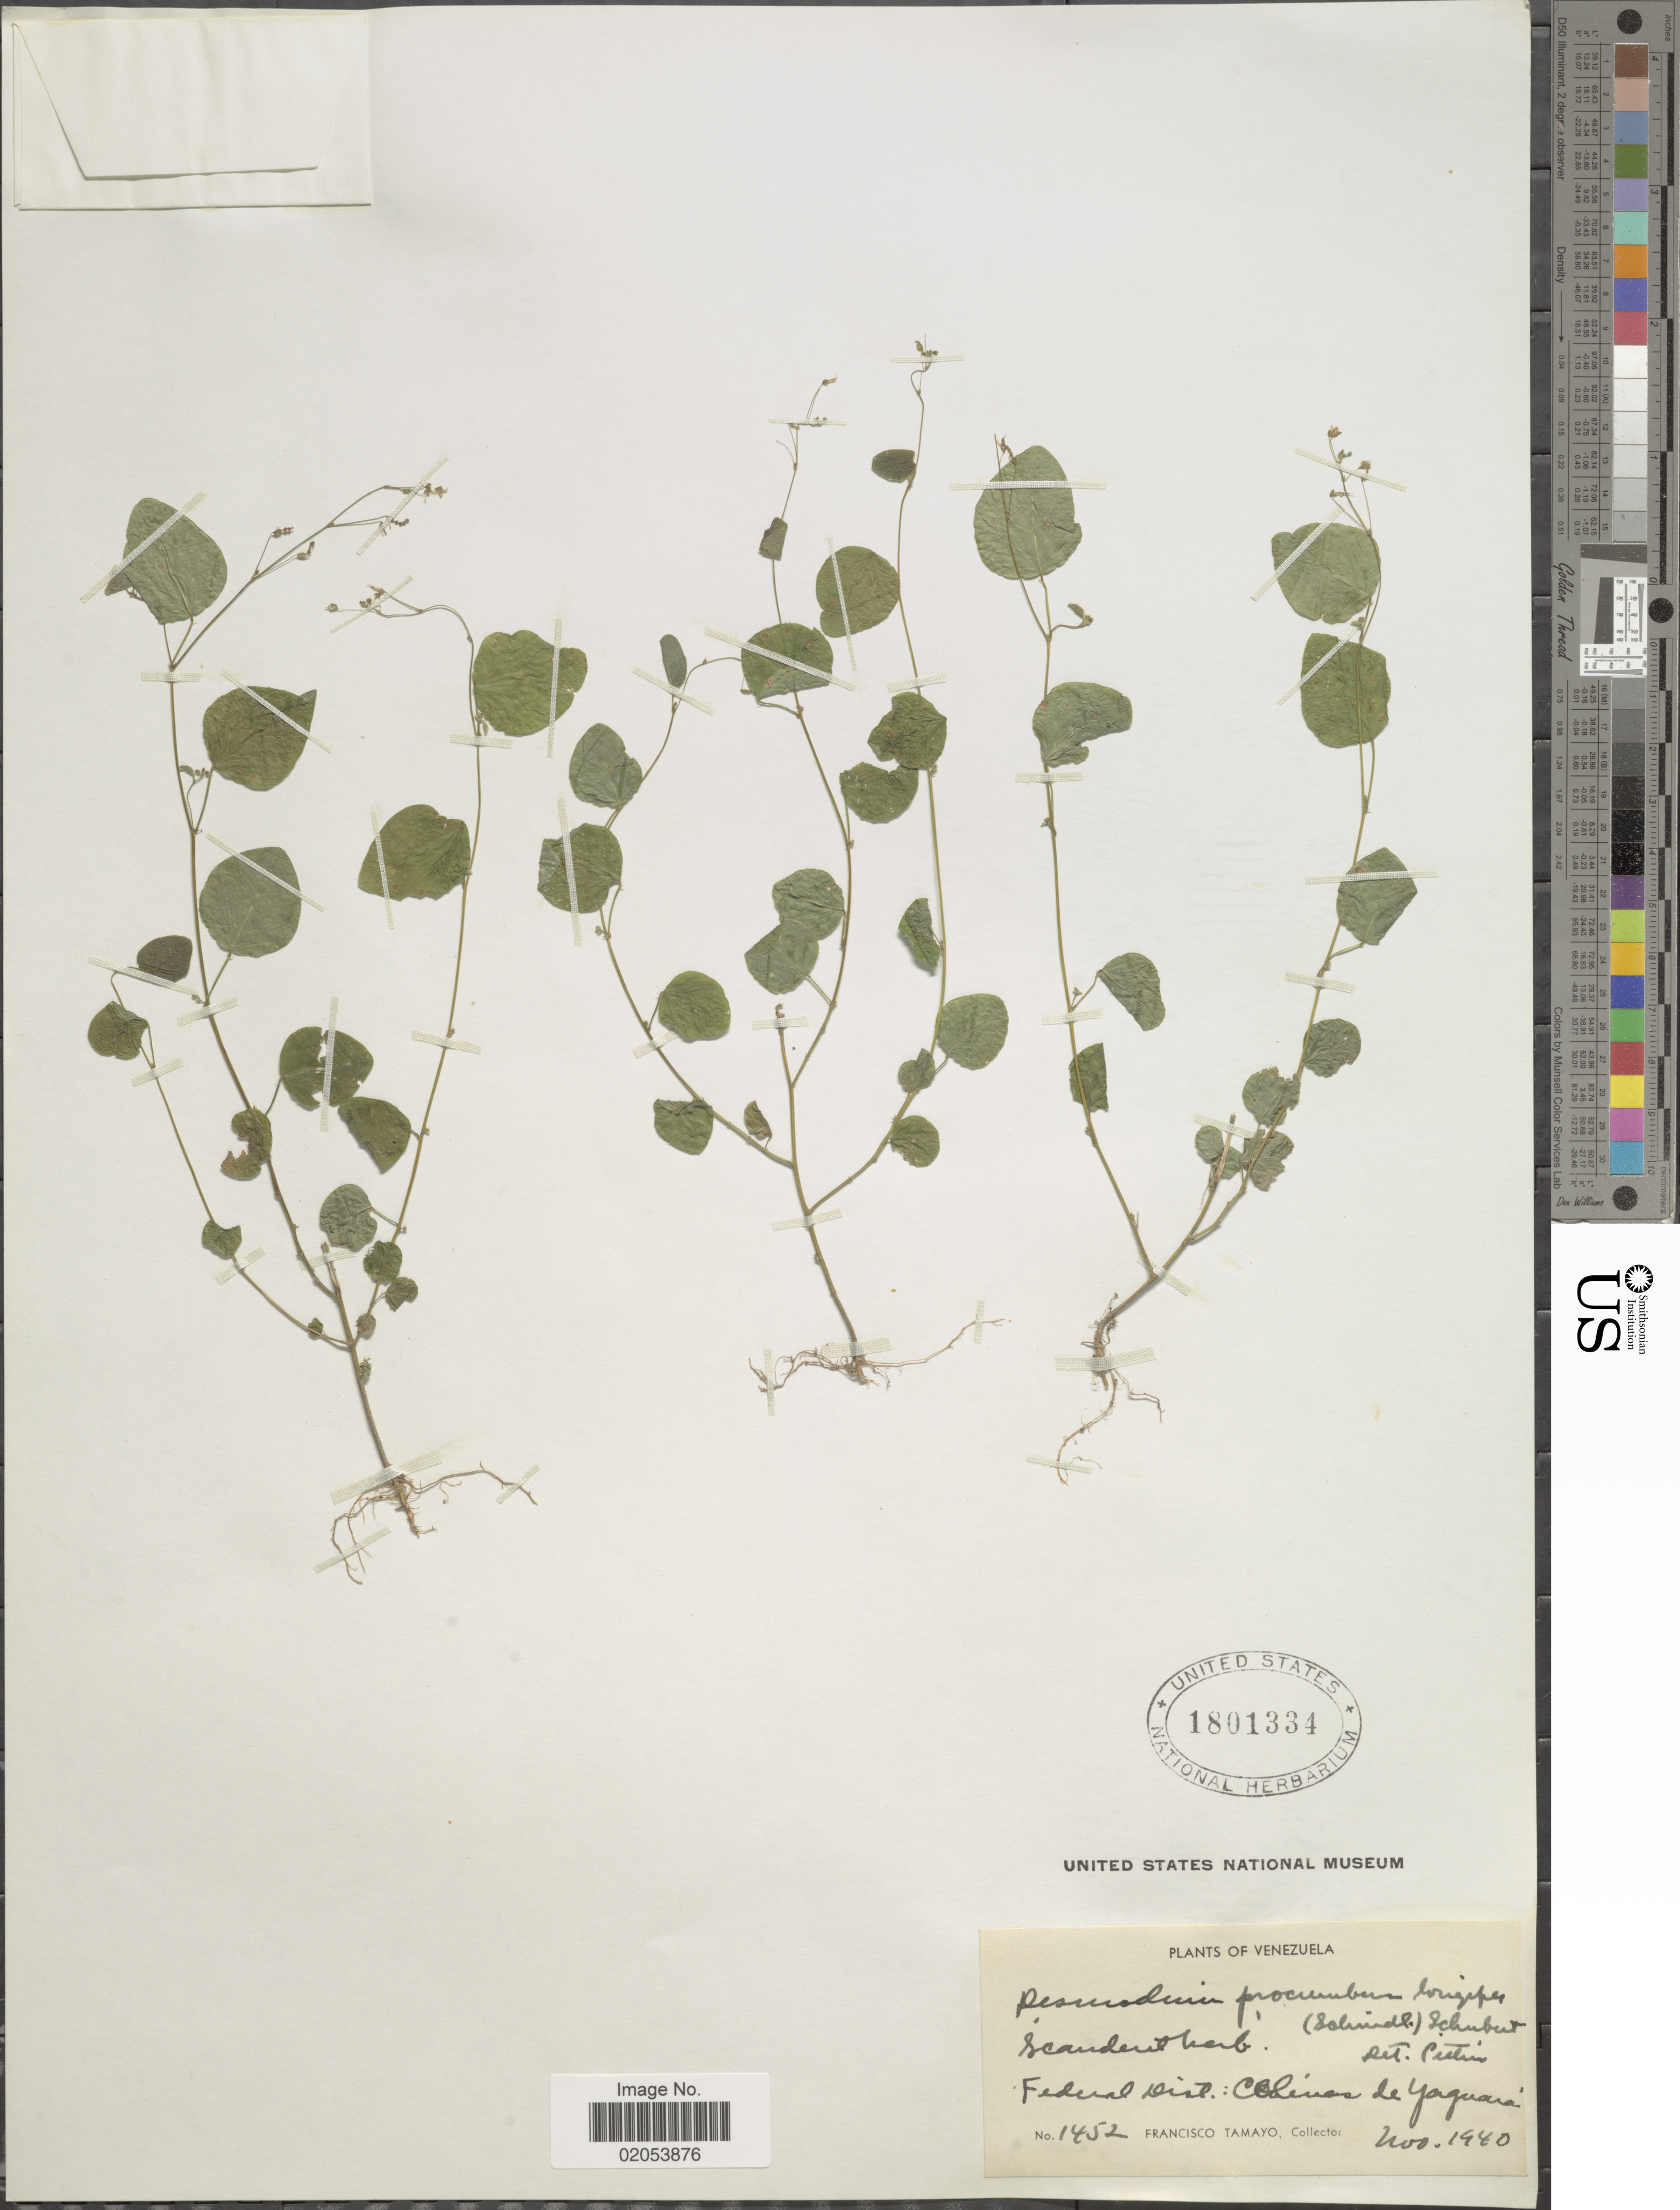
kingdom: Plantae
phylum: Tracheophyta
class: Magnoliopsida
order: Fabales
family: Fabaceae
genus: Desmodium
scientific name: Desmodium procumbens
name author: (Mill.) Hitchc.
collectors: F. Tamayo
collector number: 1452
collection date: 1940-11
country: Venezuela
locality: Federal Dist: Colinas de Yaguara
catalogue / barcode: US 1801334